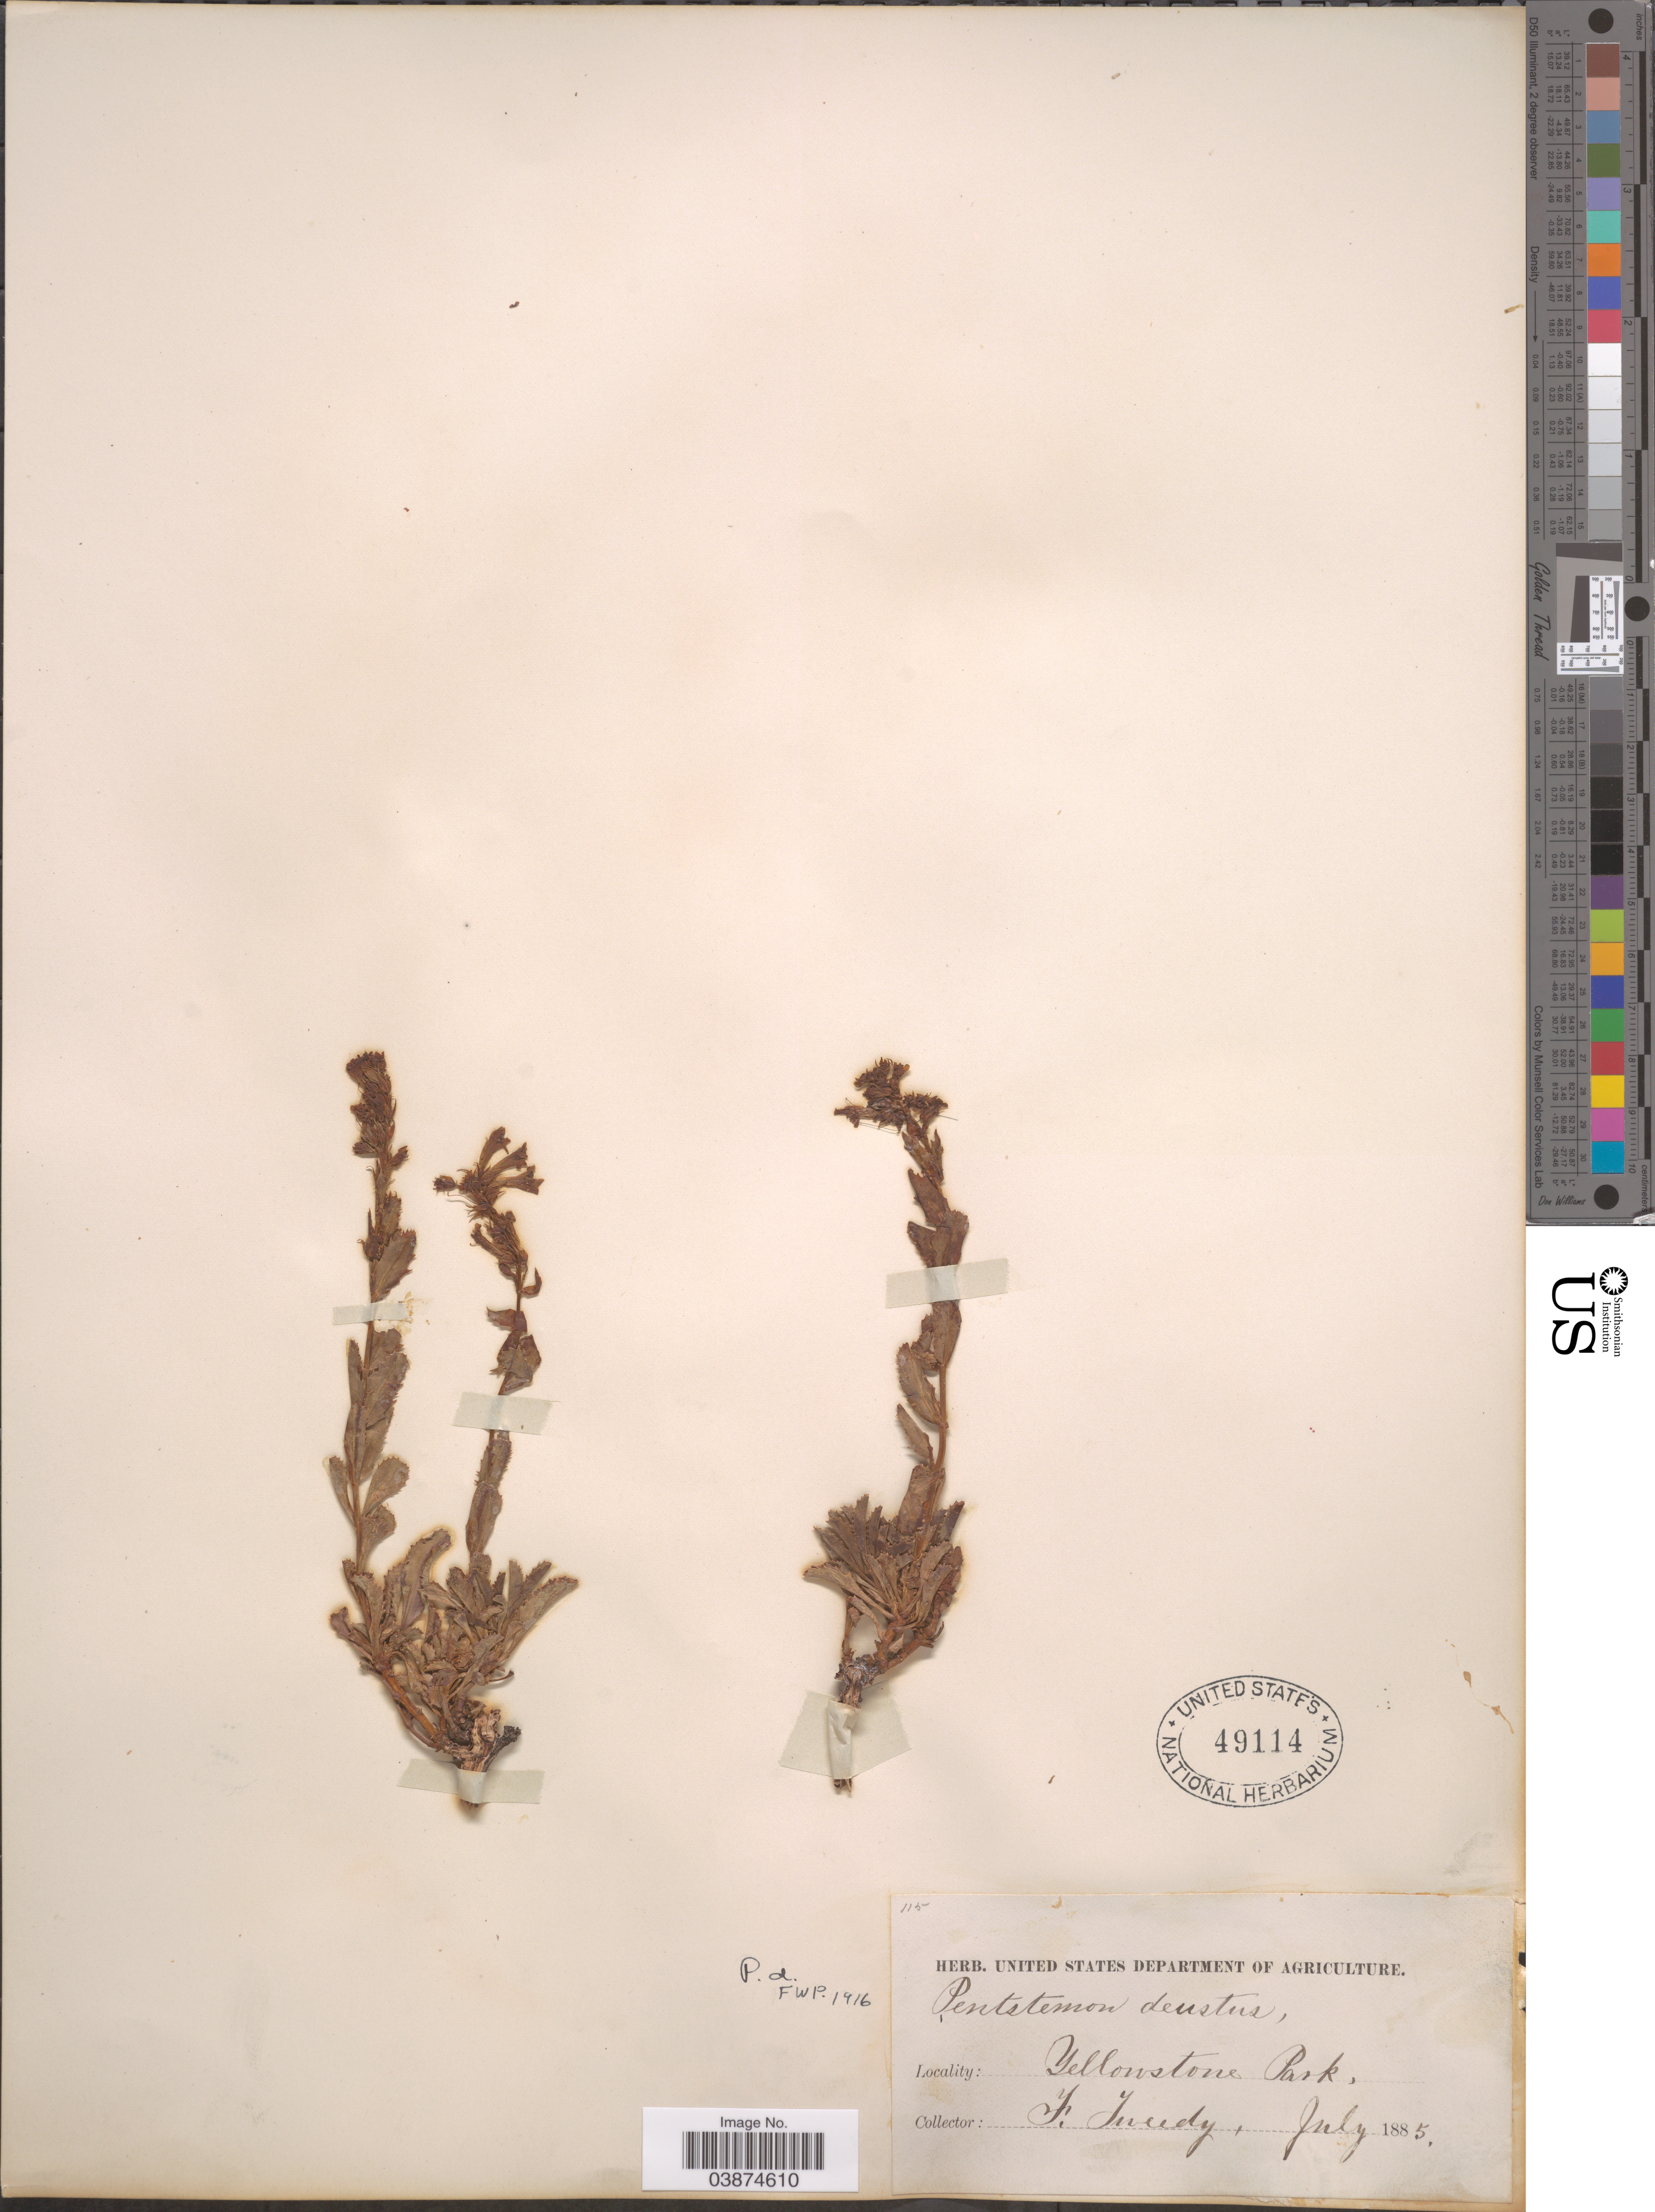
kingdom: Plantae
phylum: Tracheophyta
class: Magnoliopsida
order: Lamiales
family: Plantaginaceae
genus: Penstemon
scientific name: Penstemon deustus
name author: Douglas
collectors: F. Tweedy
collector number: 115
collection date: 1885-07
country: United States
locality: Yellowstone Park.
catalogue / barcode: US 49114